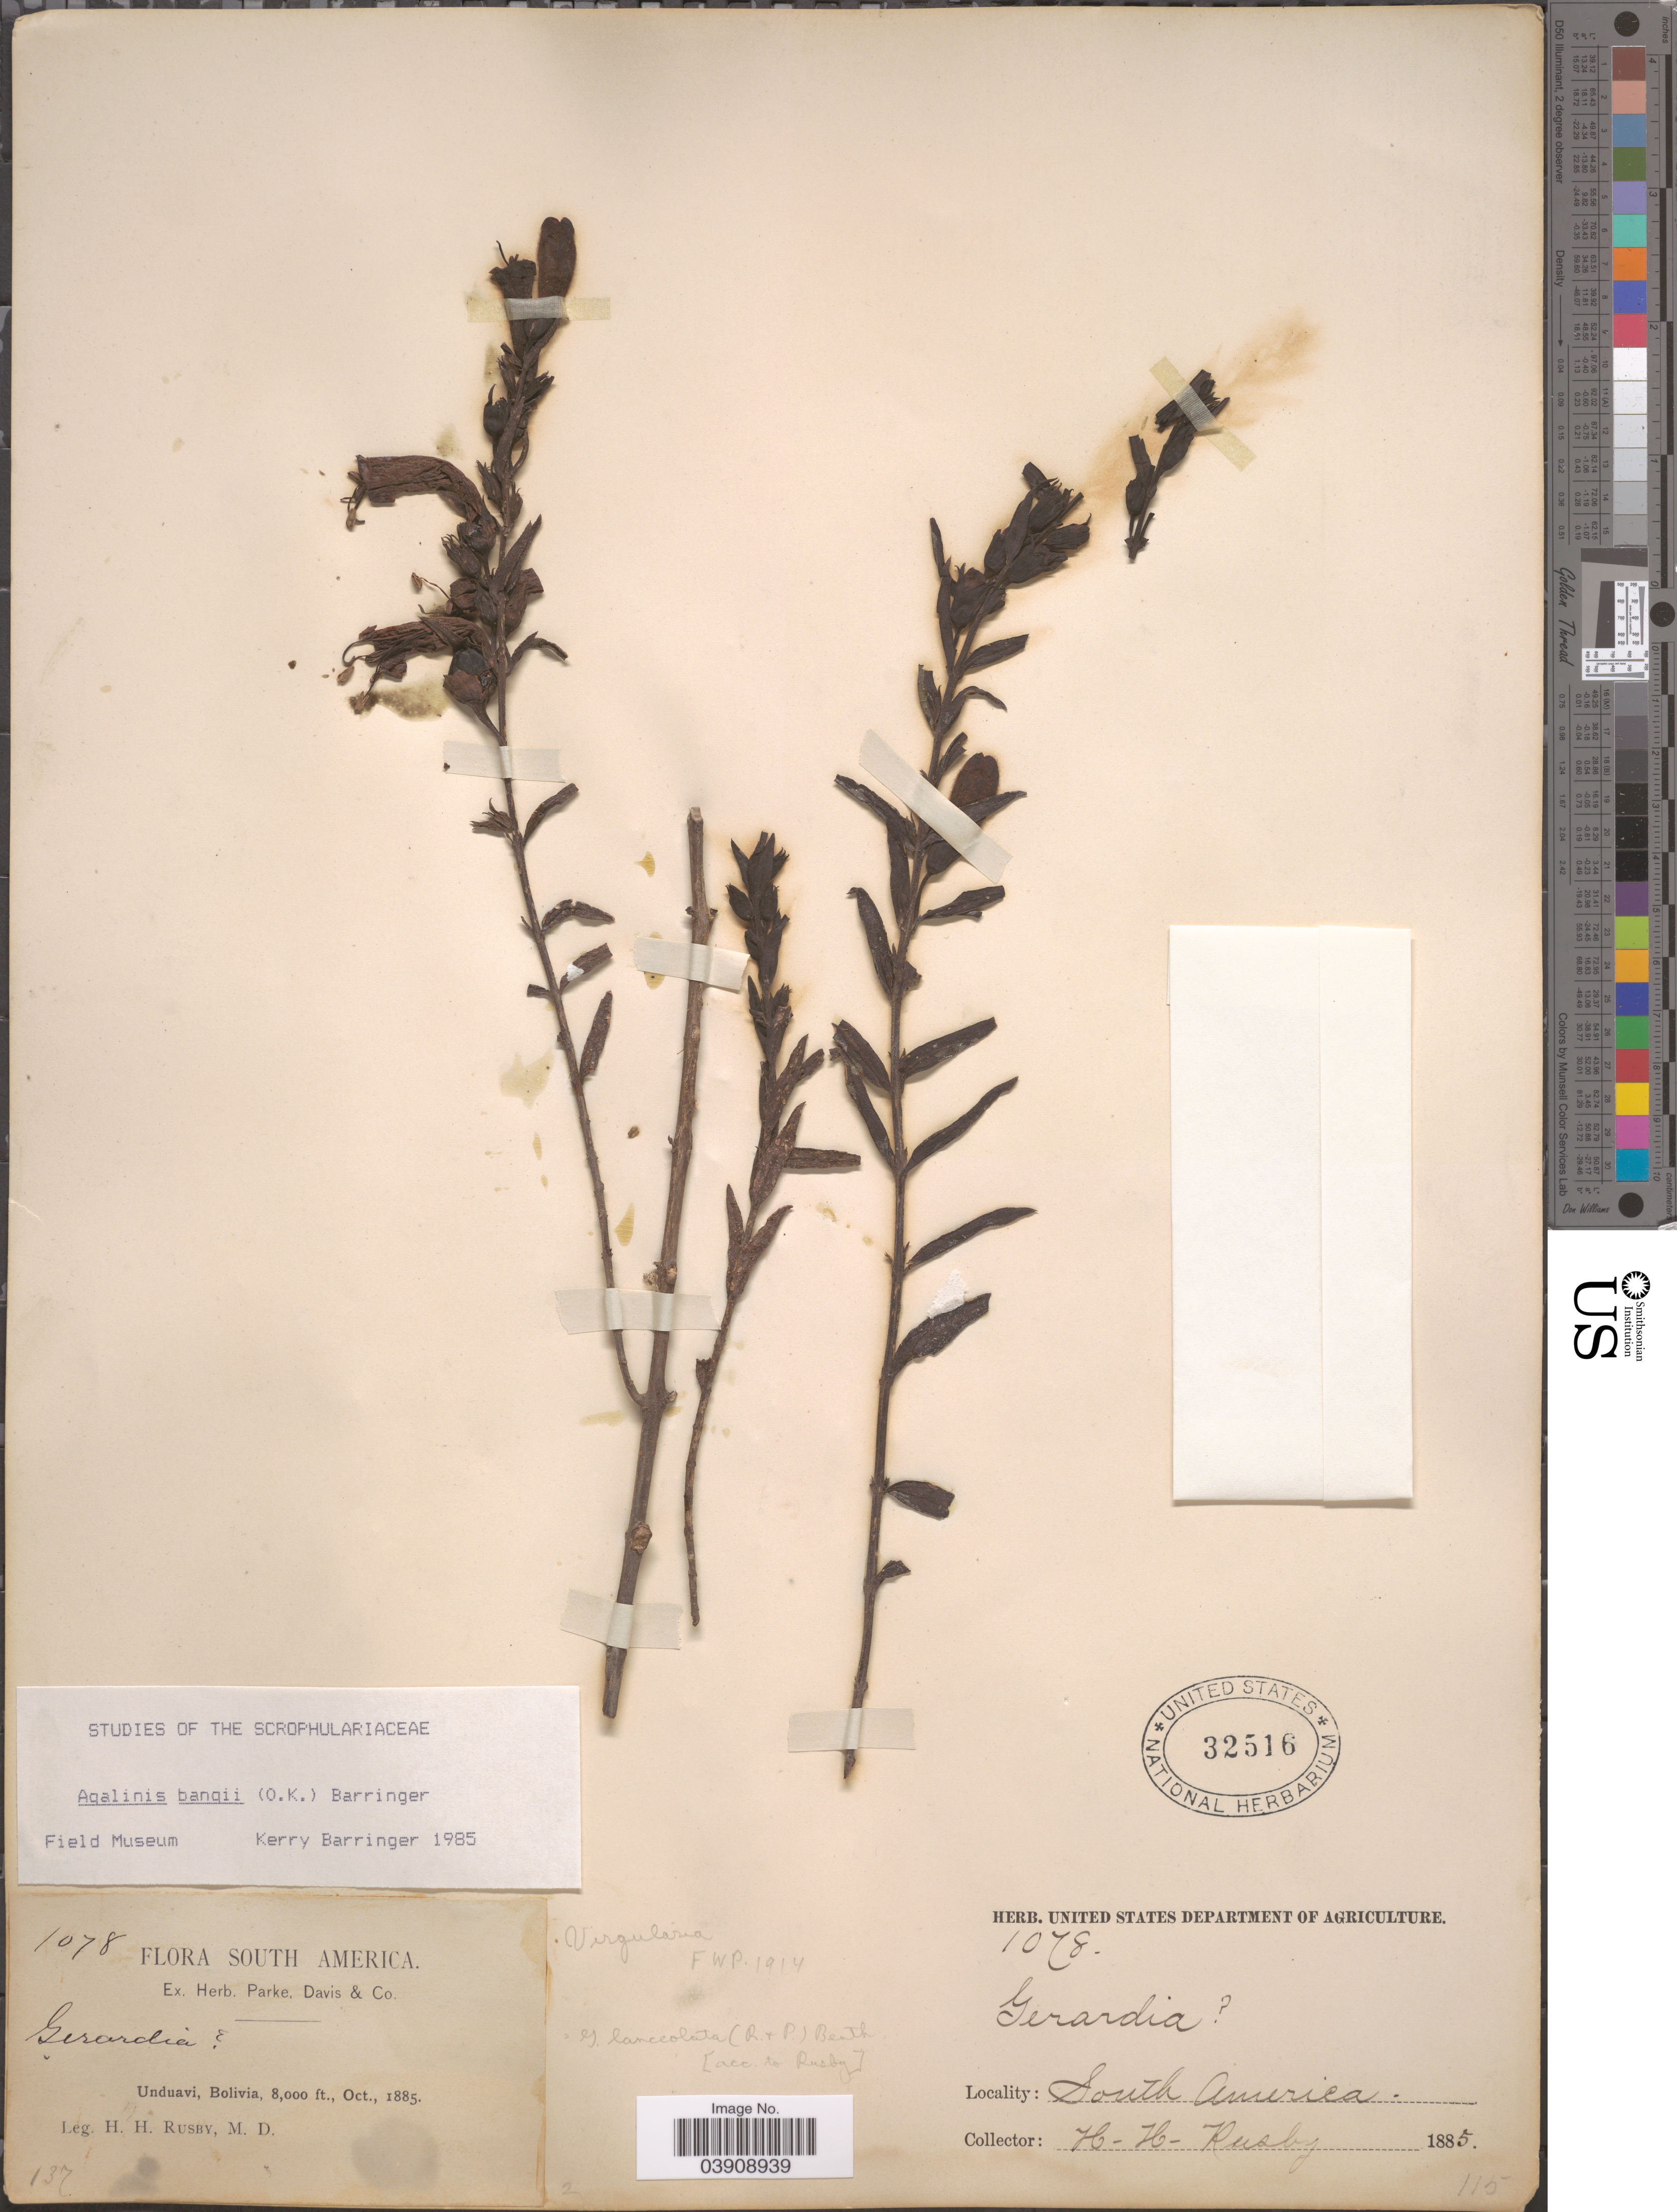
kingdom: Plantae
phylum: Tracheophyta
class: Magnoliopsida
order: Lamiales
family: Orobanchaceae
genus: Agalinis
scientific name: Agalinis bangii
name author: (Kuntze) Barringer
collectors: H. H. Rusby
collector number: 1078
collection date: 1885-10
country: Bolivia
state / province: La Paz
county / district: Nor Yungas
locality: Unduavi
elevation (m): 2438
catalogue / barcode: US 32516